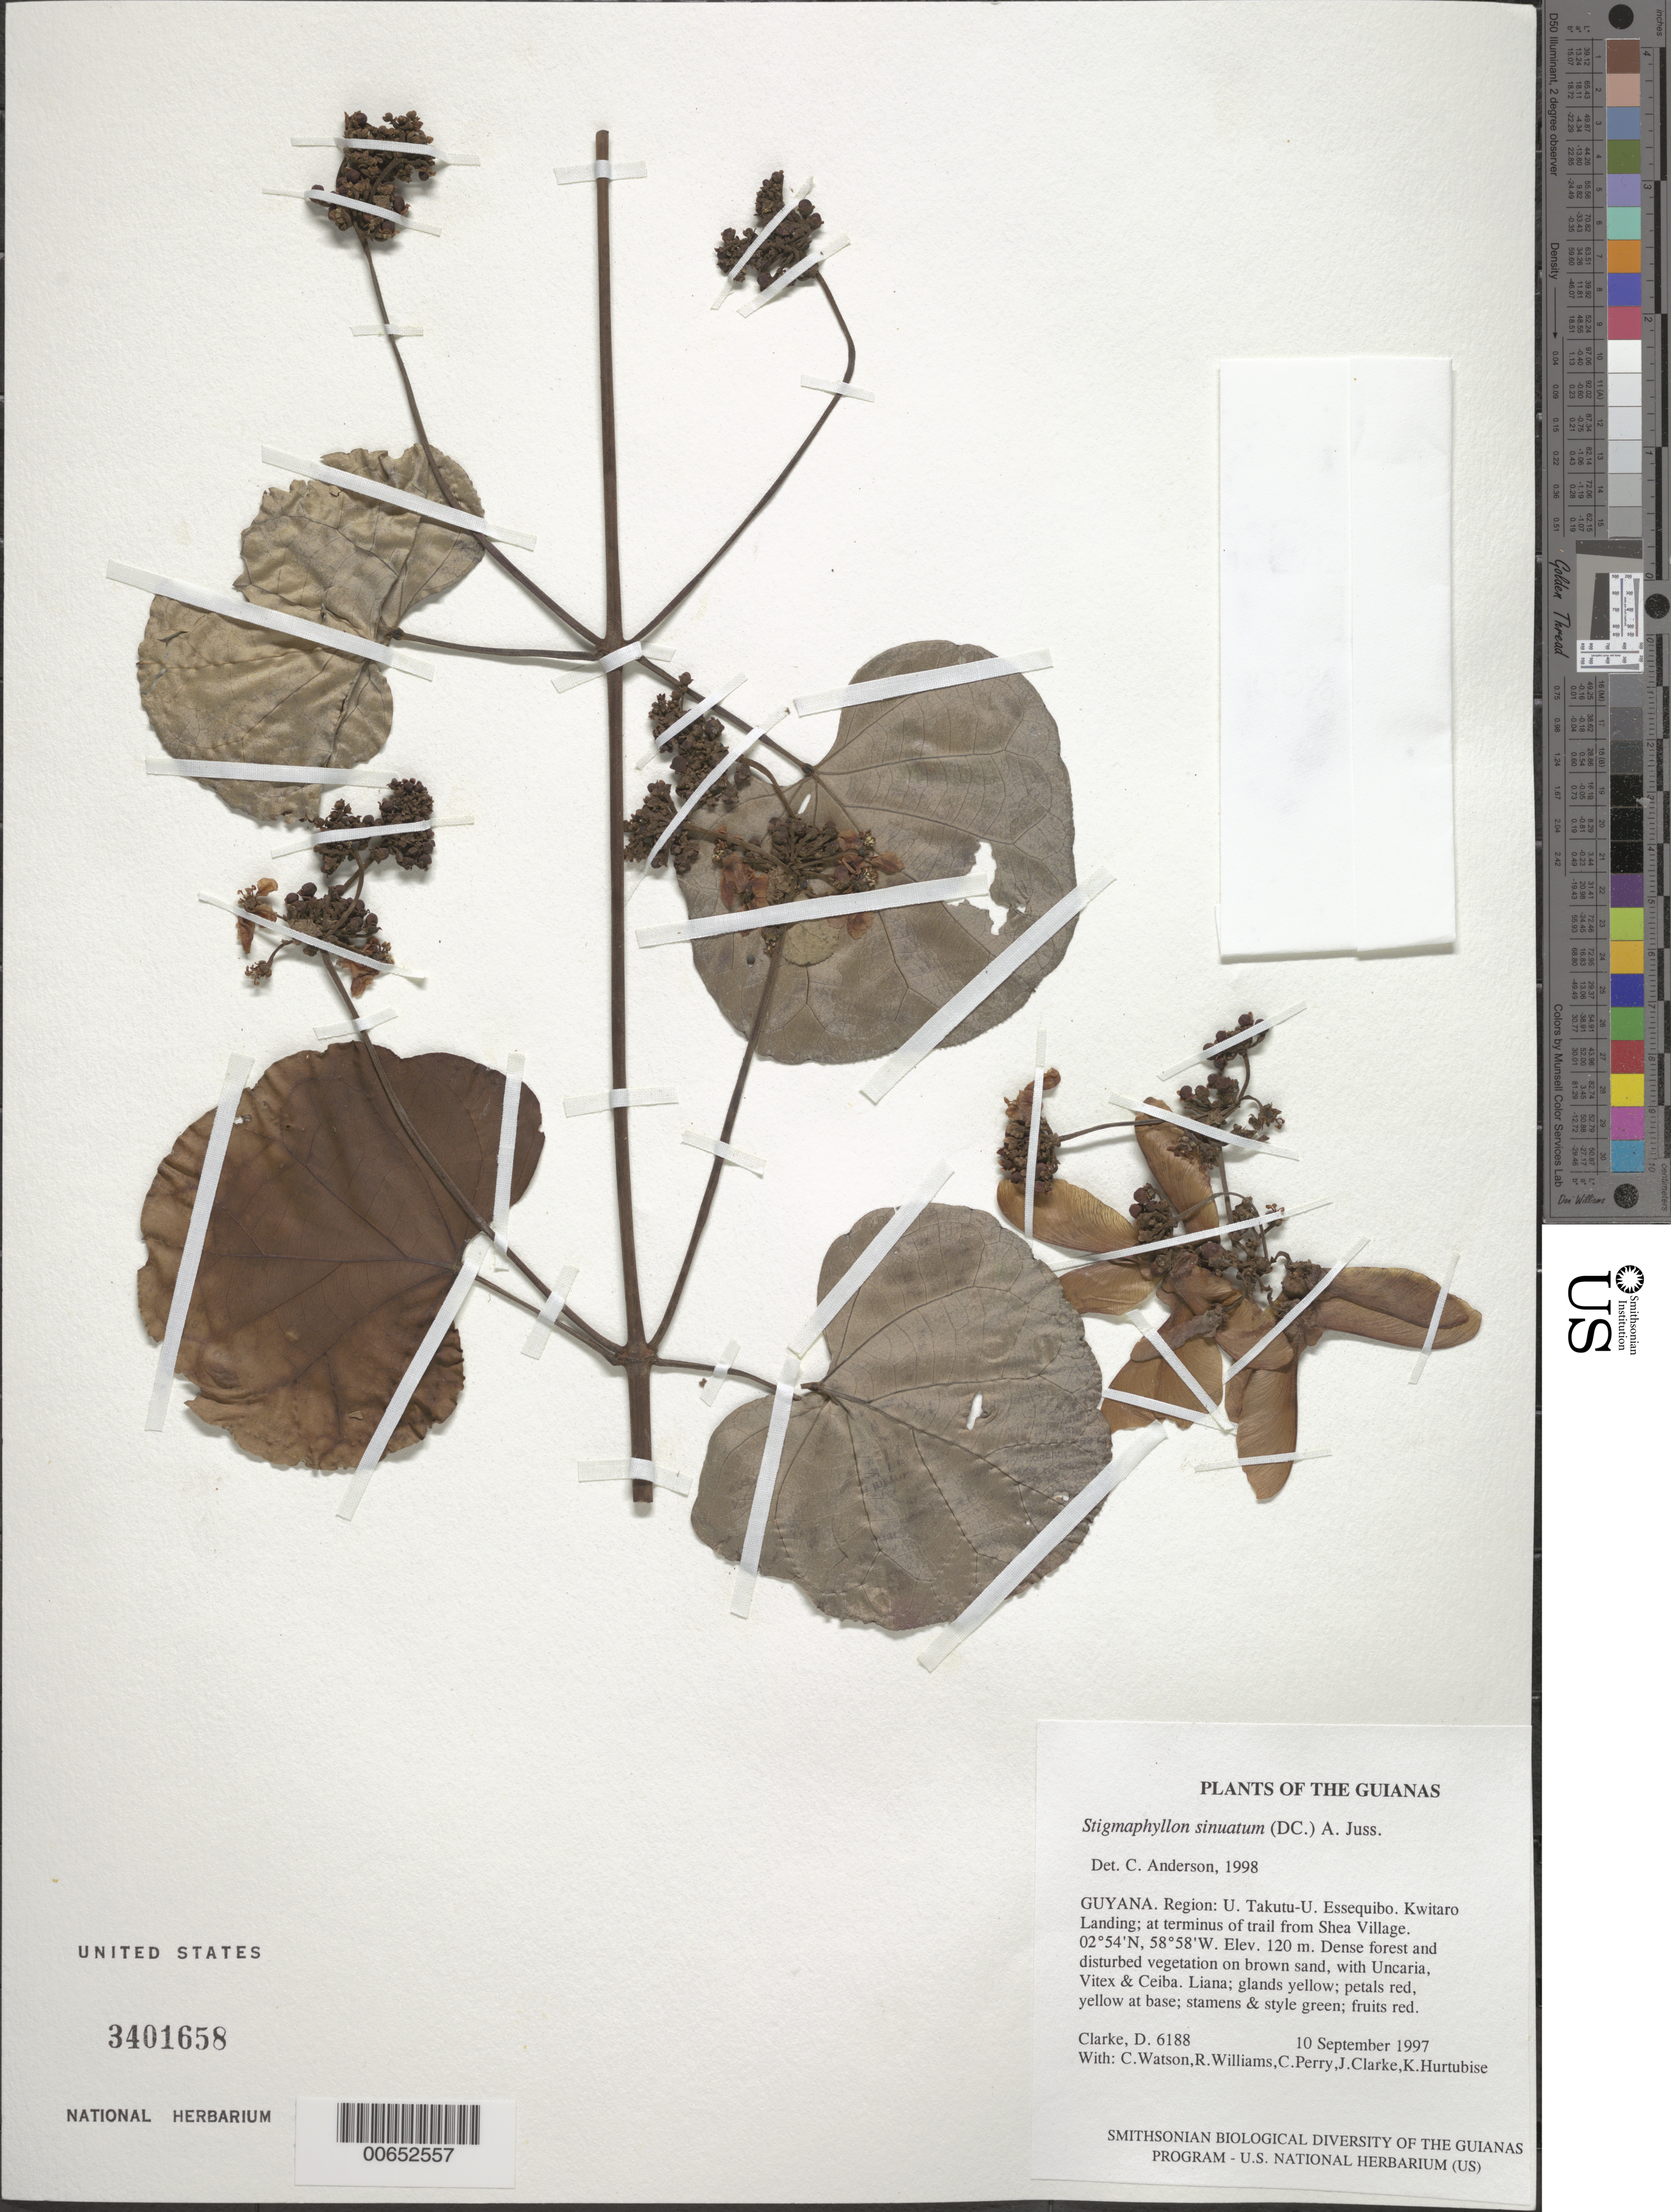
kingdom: Plantae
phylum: Tracheophyta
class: Magnoliopsida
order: Malpighiales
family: Malpighiaceae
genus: Stigmaphyllon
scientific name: Stigmaphyllon sinuatum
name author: (DC.) A. Juss.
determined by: Anderson, C.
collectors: H. D. Clarke, C. Watson, R. Williams, C. Perry, J. Clarke & K. Hurtubise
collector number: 6188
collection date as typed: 10 September 1997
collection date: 1997-09-10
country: Guyana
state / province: U. Takutu-U. Essequibo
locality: Kwitaro Landing; at terminus of trail from Shea Village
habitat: Dense forest and disturbed vegetation on brown sand, with Uncaria, Vitex & Ceiba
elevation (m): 120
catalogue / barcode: US 3401658